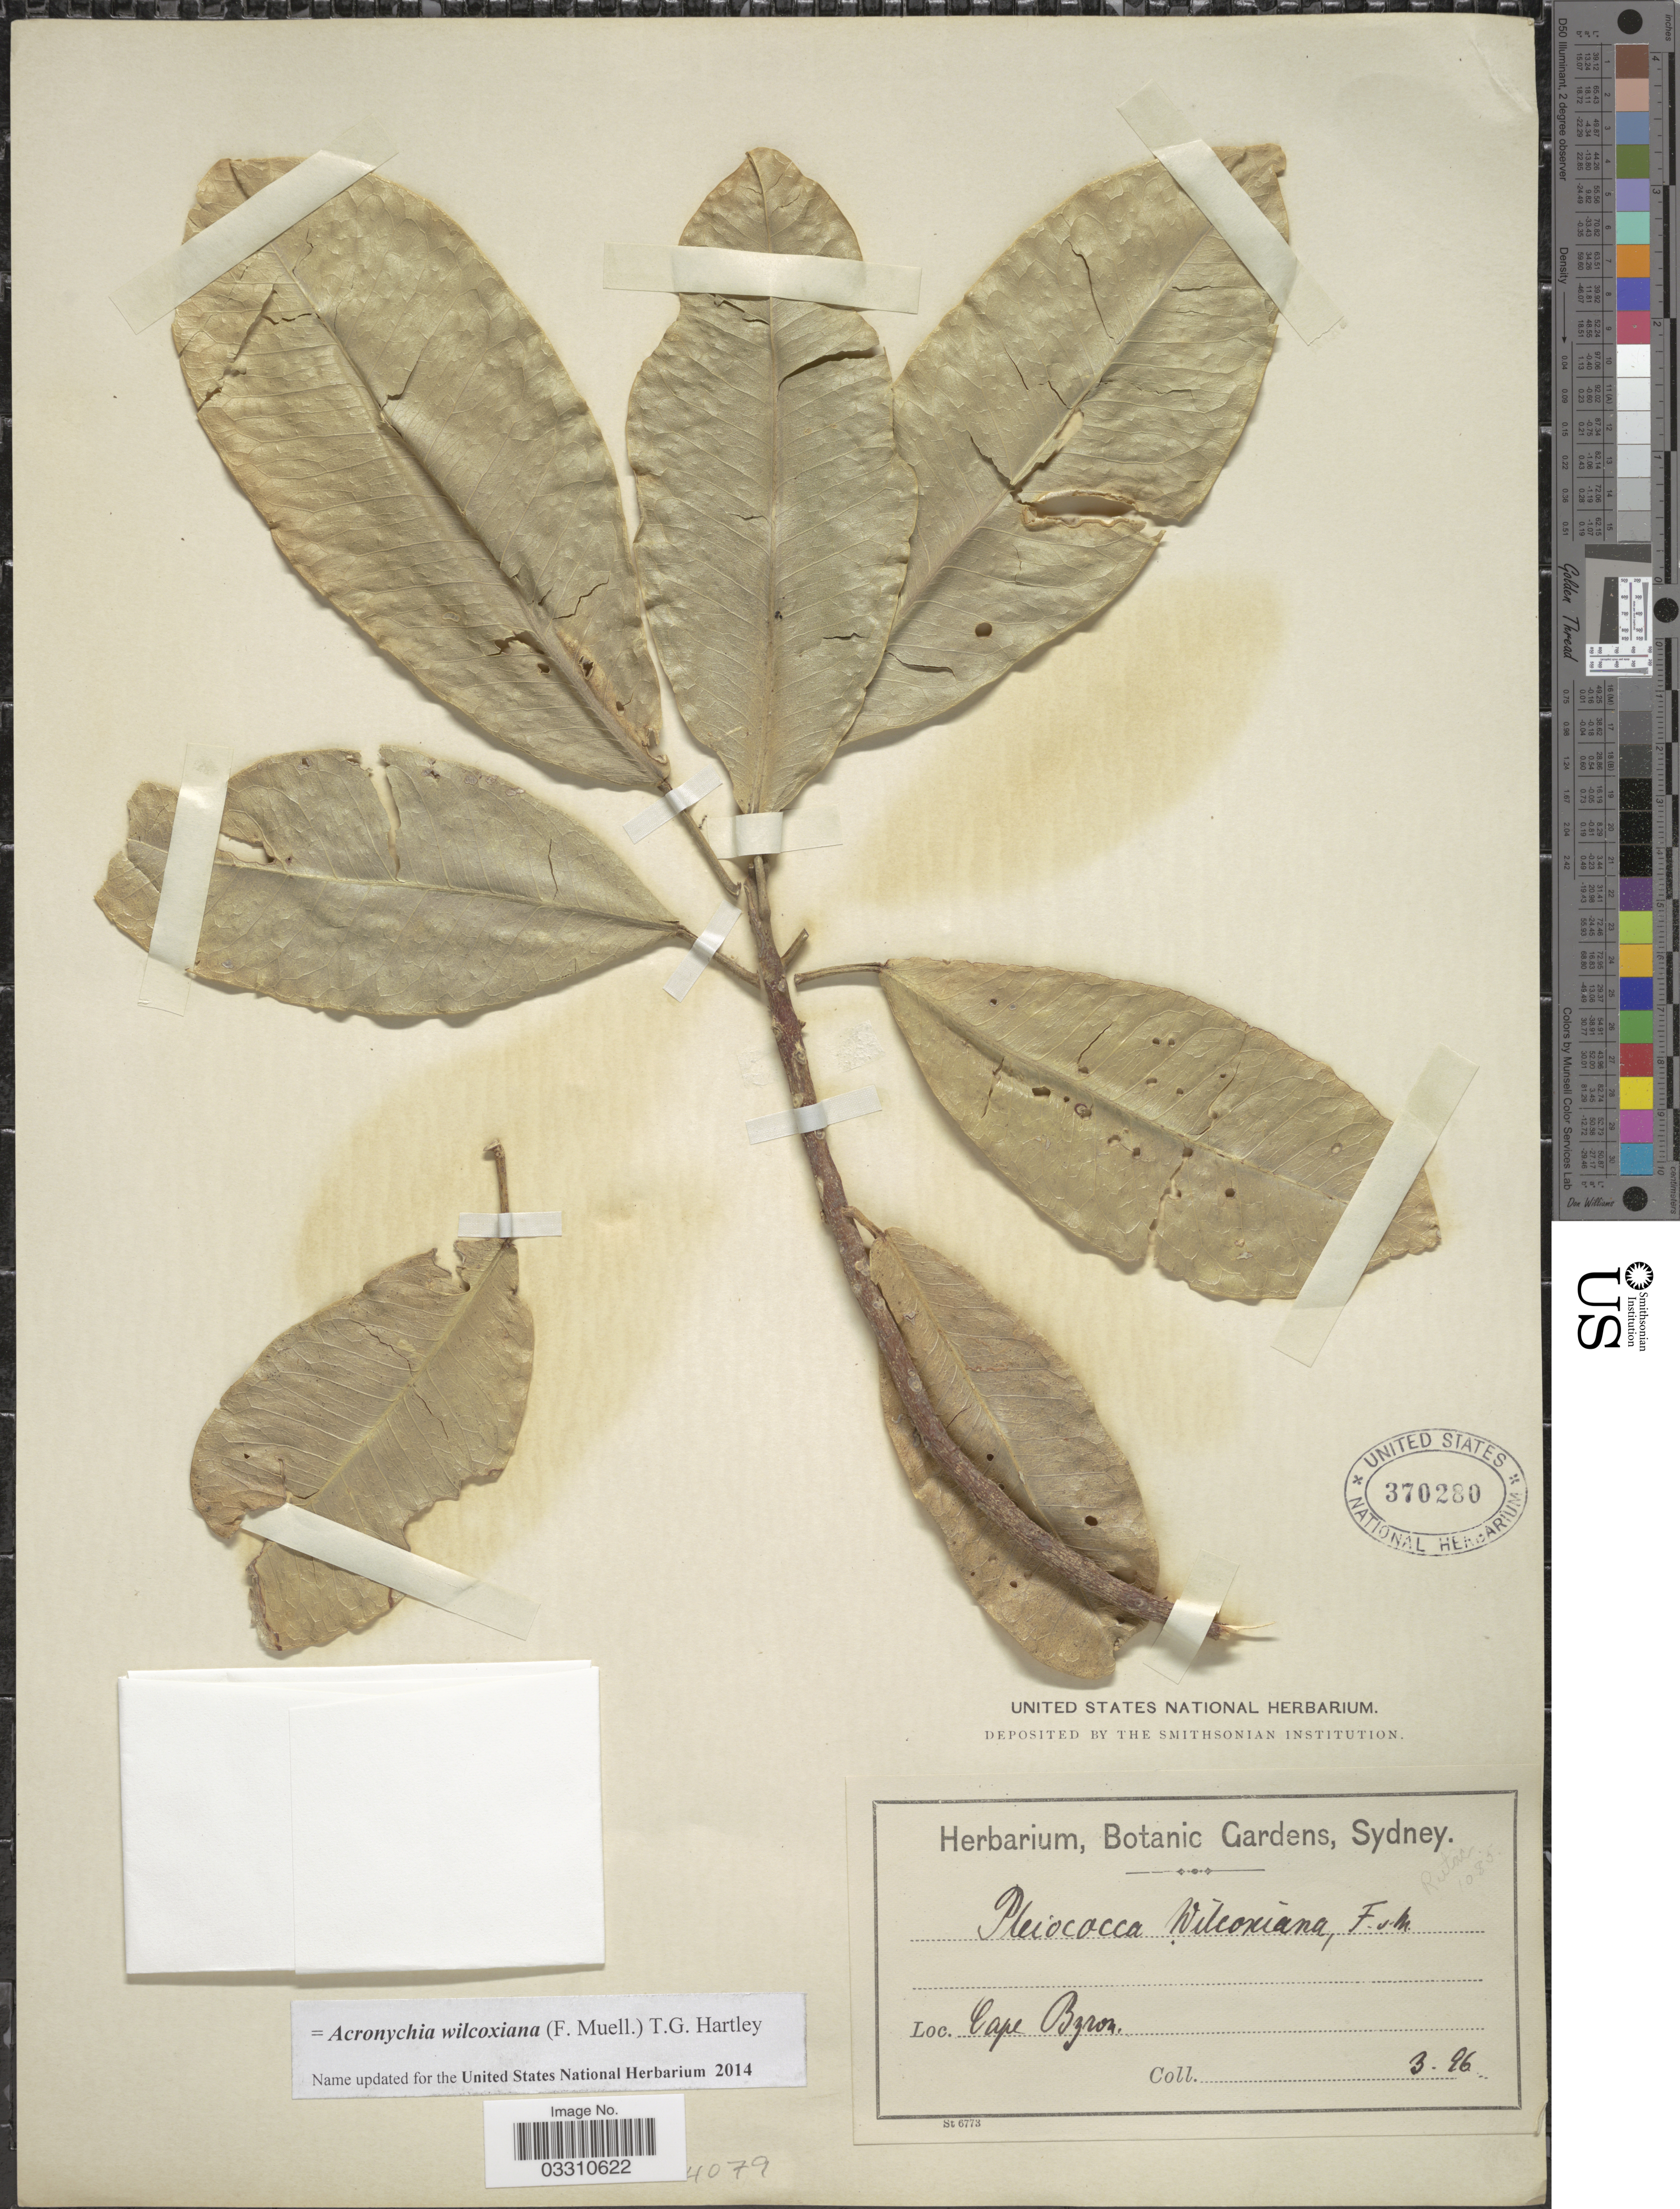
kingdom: Plantae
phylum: Tracheophyta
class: Magnoliopsida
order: Sapindales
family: Rutaceae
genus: Acronychia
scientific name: Acronychia wilcoxiana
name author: (F. Muell.) T.G. Hartley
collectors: ex Herb. Bot. Gard. Sydney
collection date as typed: Transcribed d/m/y: /3/96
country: Australia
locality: Cape Byron.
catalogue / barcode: US 370280